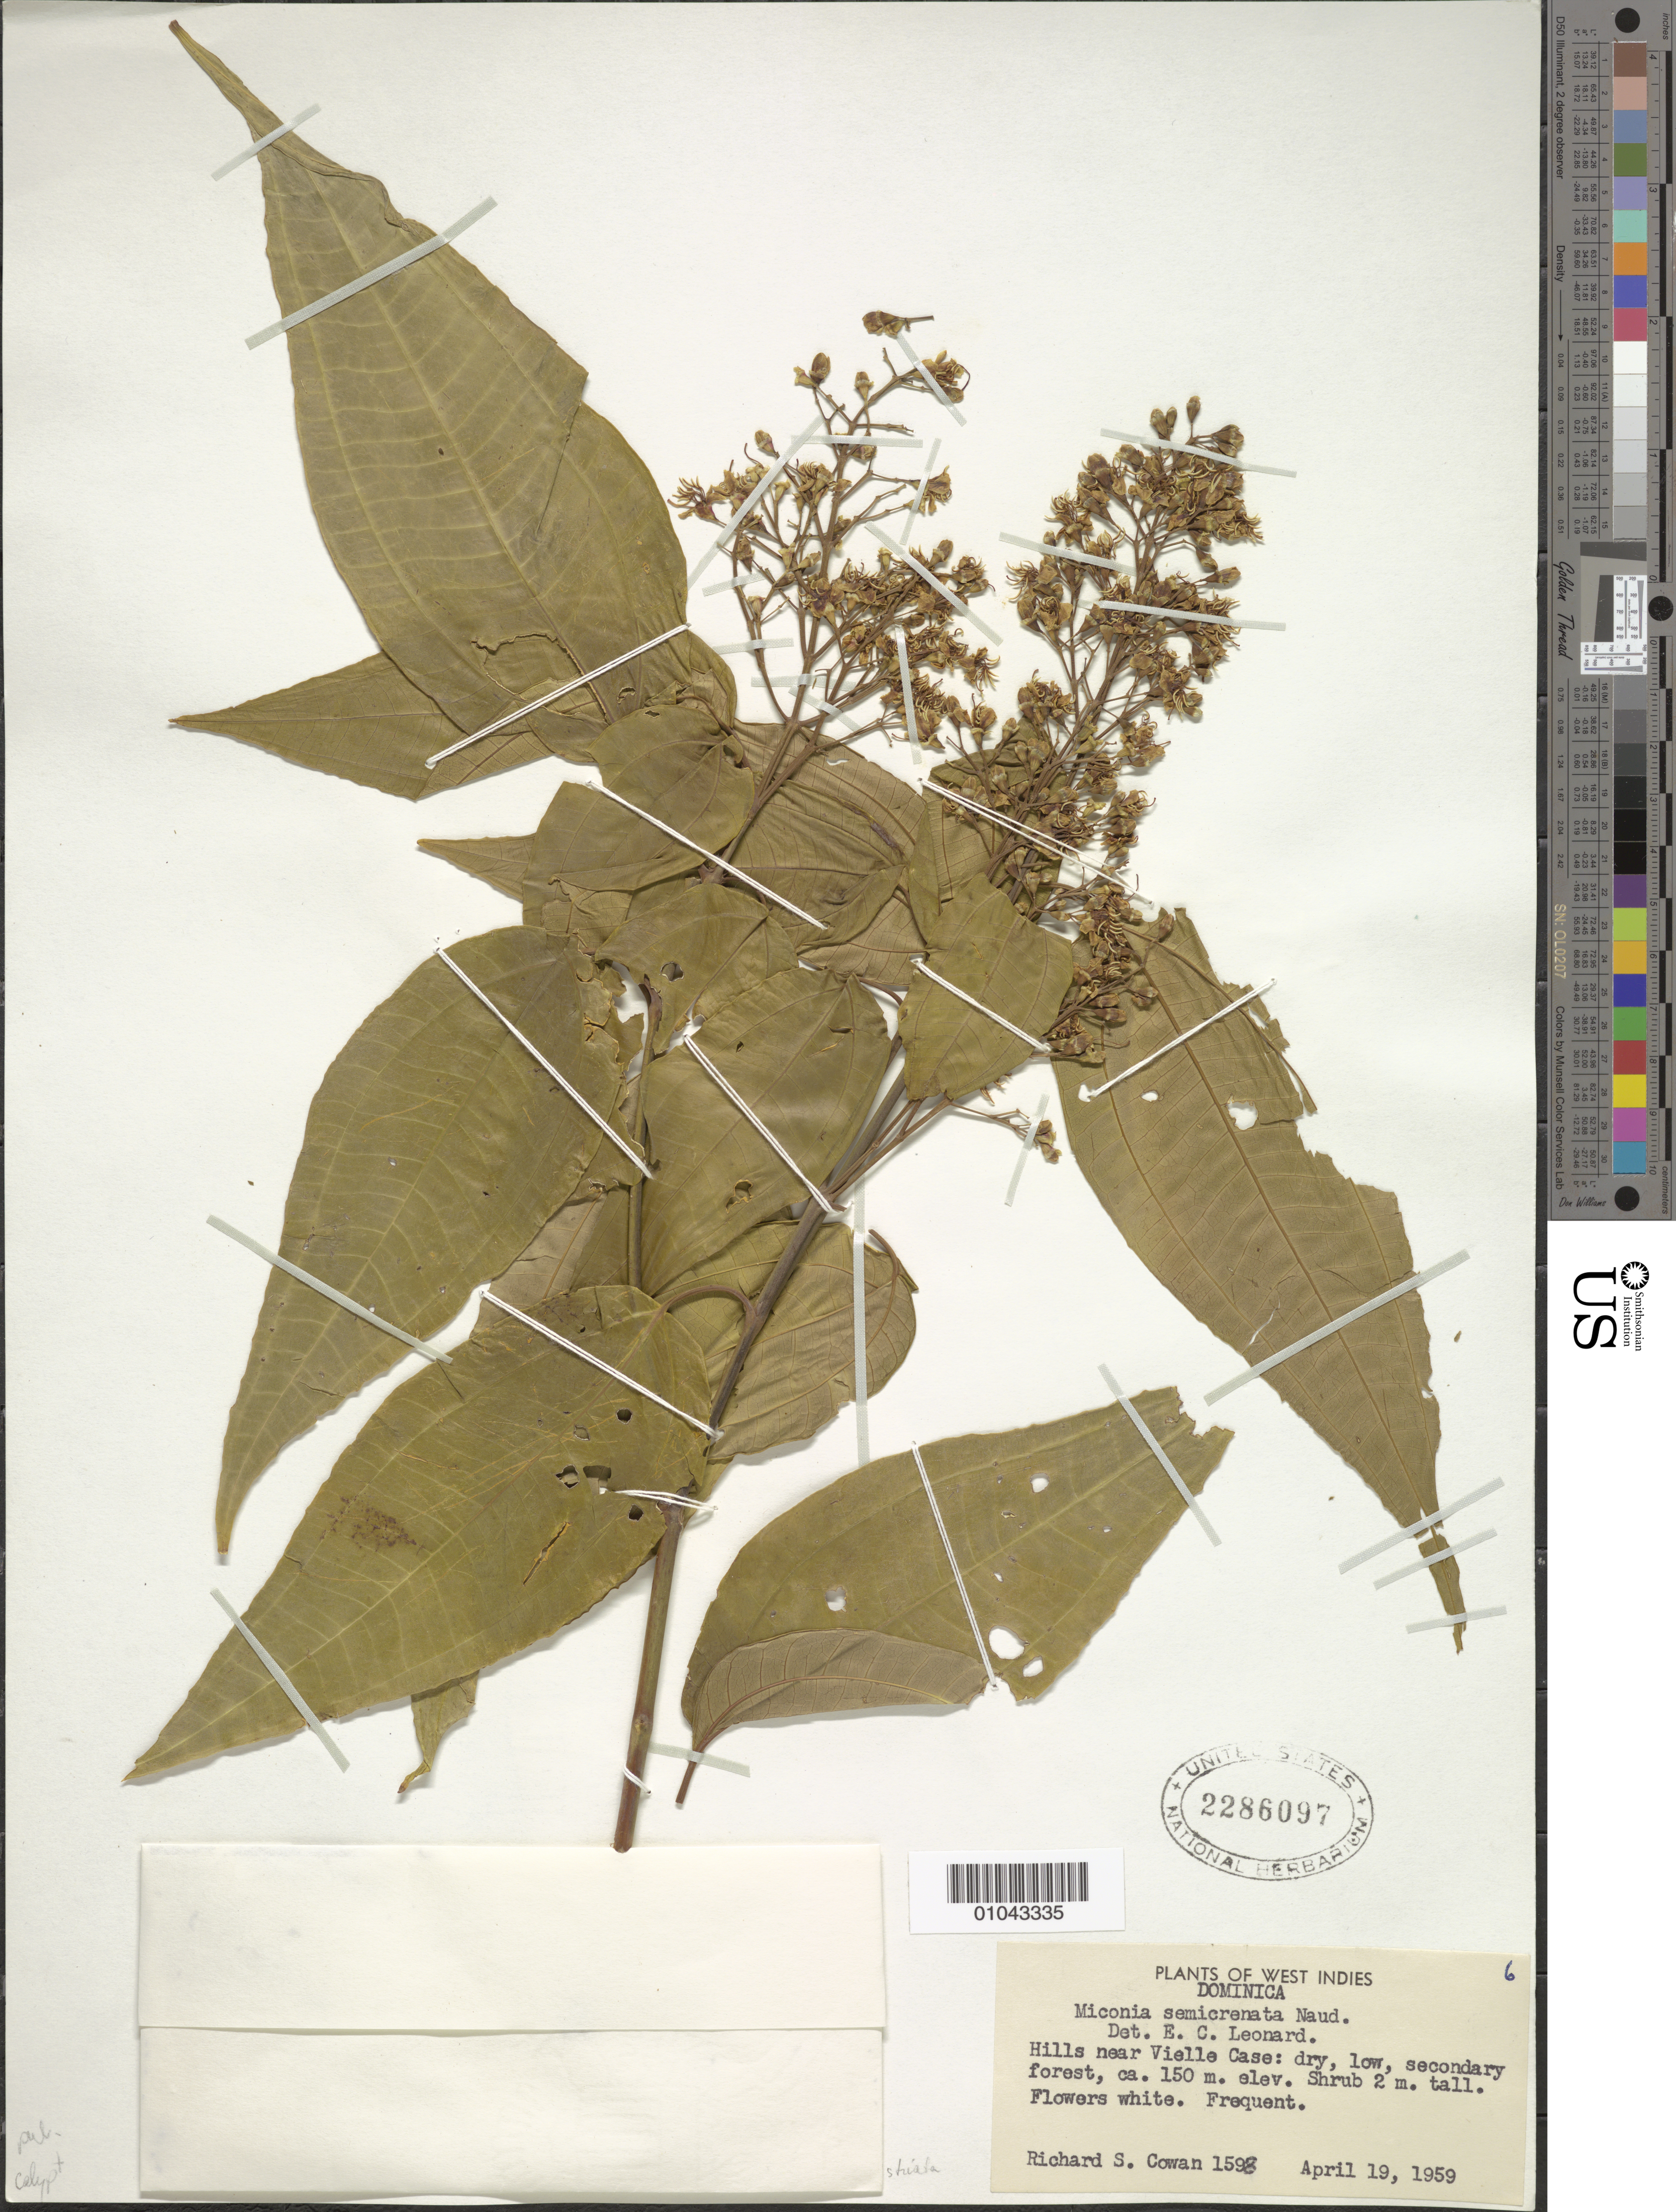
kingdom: Plantae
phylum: Tracheophyta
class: Magnoliopsida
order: Myrtales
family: Melastomataceae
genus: Miconia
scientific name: Miconia striata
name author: (Vahl) Cogn.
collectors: R. S. Cowan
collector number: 1598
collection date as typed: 19 Apr 1959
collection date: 1959-04-19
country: Dominica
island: Dominica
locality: Vielle Case, hills near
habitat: Hills; dry, low, secondary forest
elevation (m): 150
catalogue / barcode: US 2286097